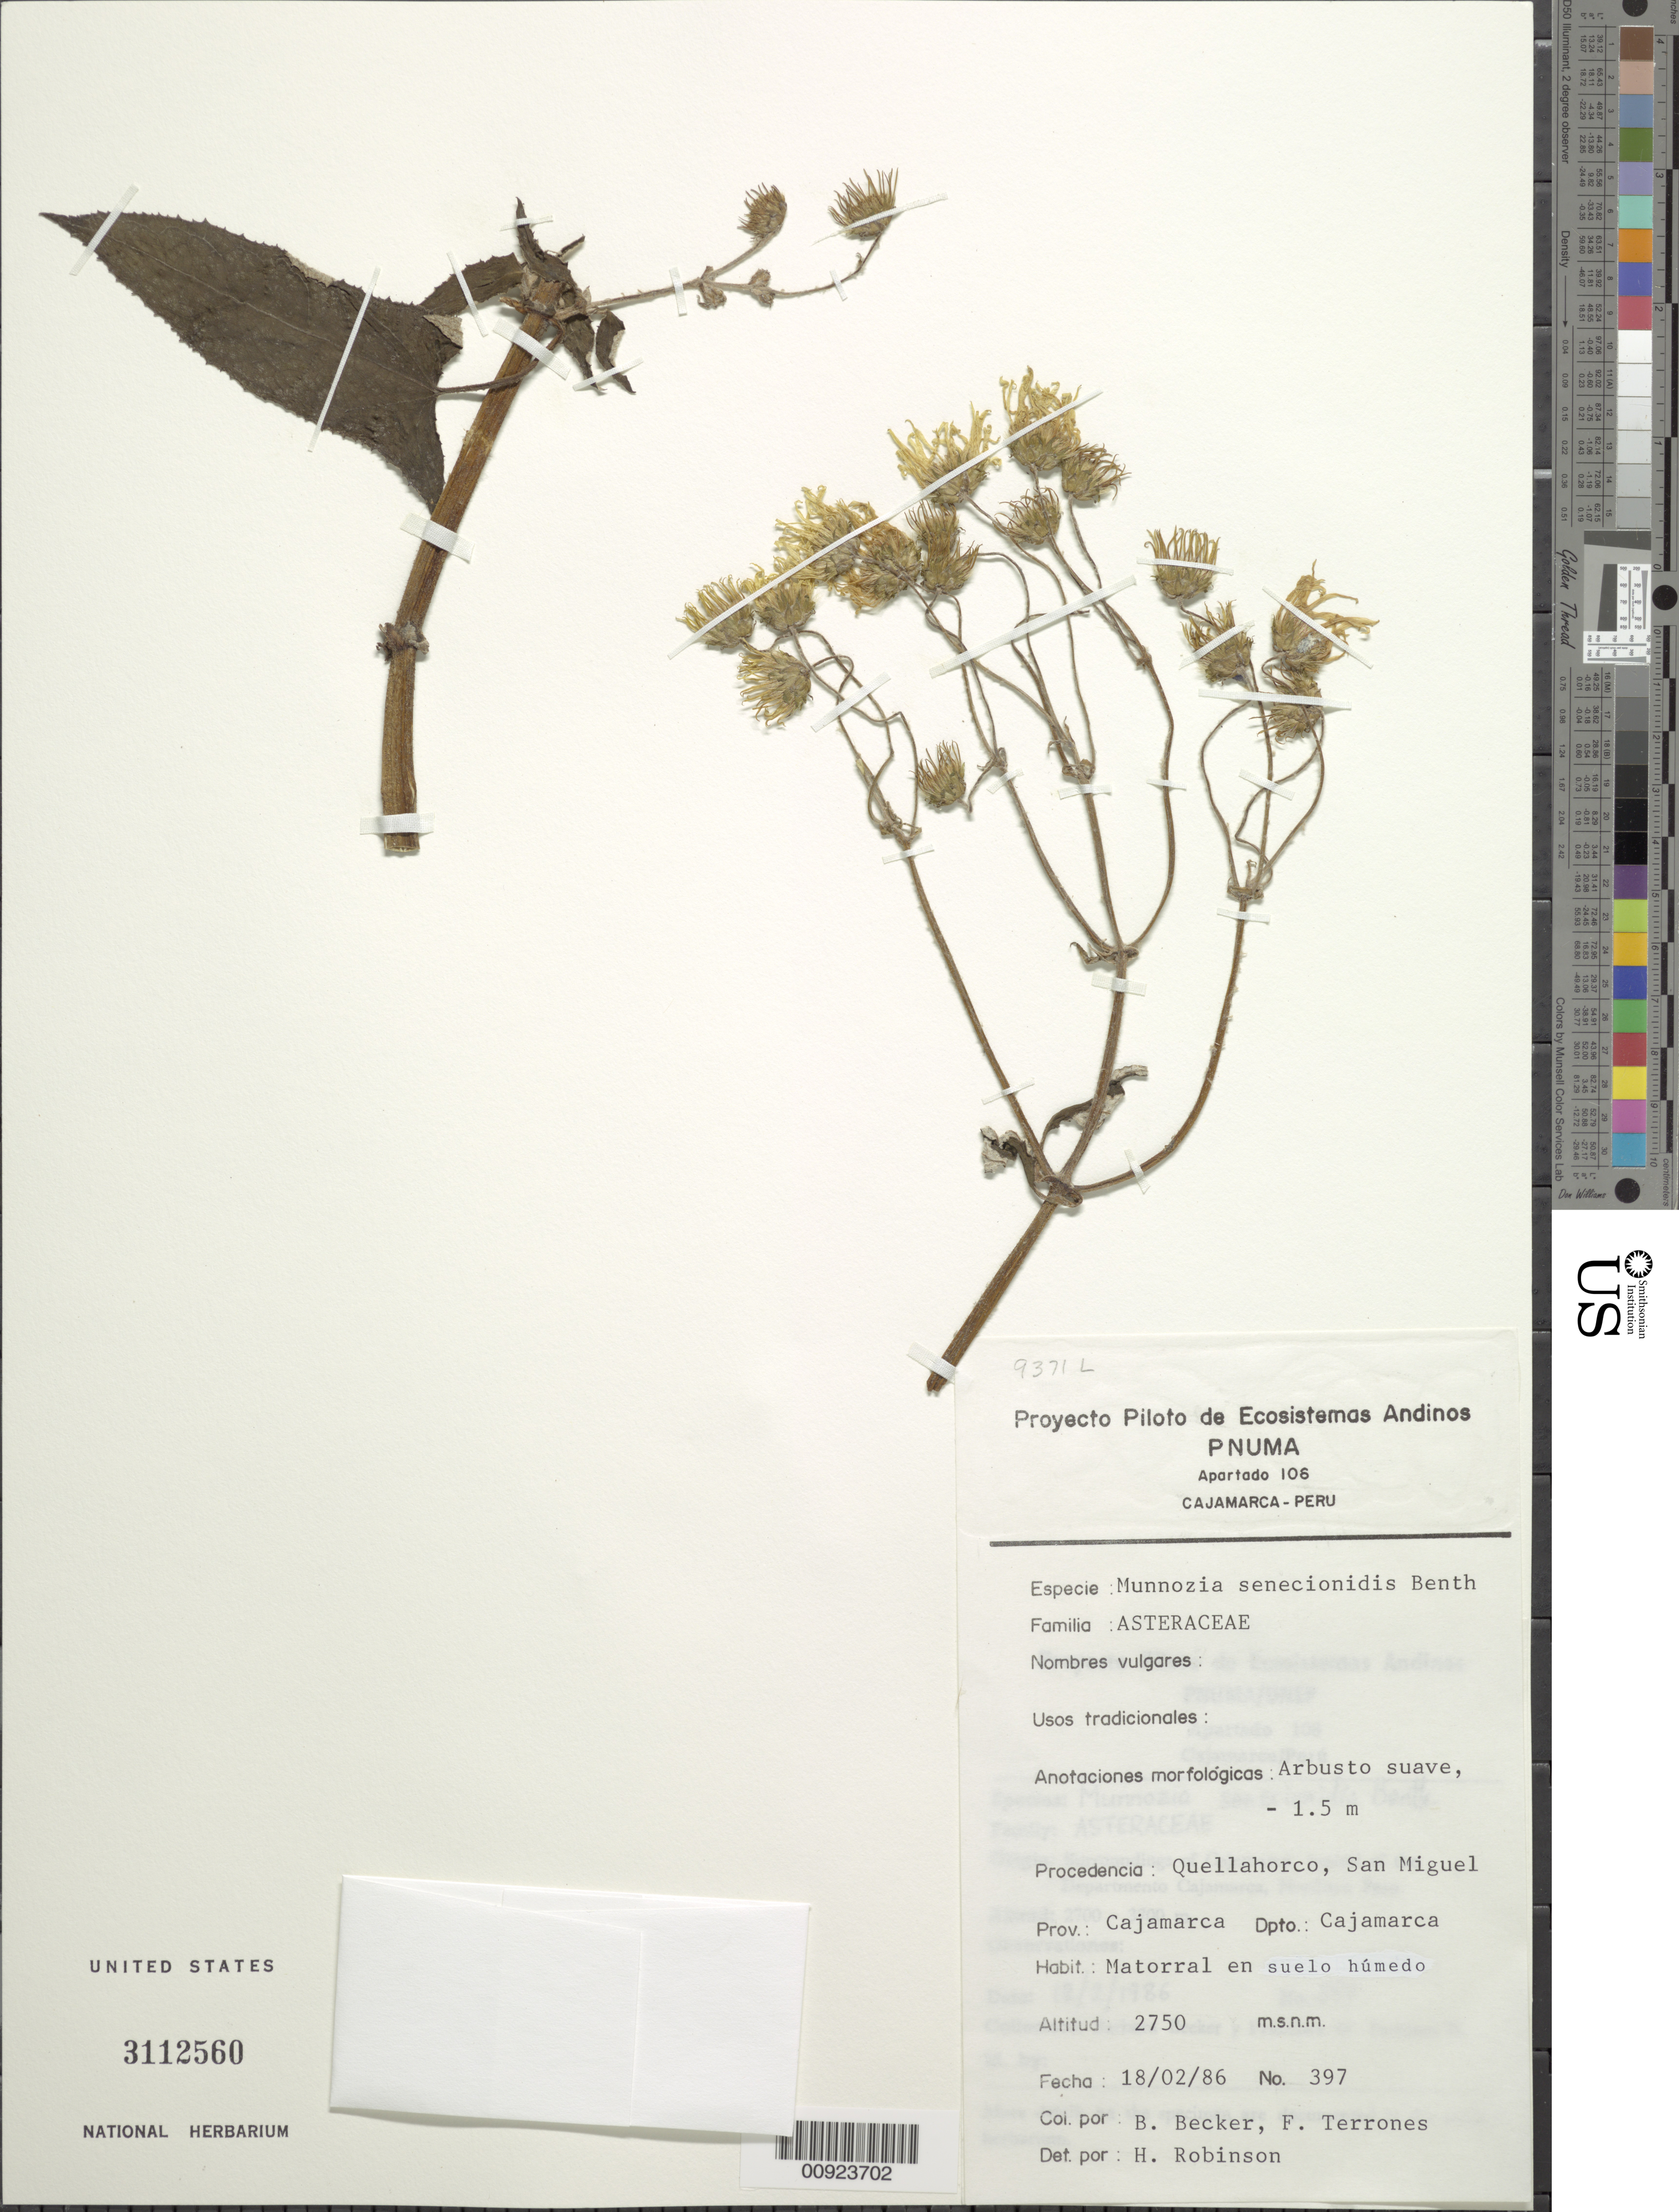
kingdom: Plantae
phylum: Tracheophyta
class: Magnoliopsida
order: Asterales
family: Asteraceae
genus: Munnozia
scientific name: Munnozia senecionidis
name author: Benth.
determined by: Robinson, Harold E., (US)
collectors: B. Becker & F. Terrones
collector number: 397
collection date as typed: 18 February 1986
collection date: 1986-02-18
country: Peru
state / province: Cajamarca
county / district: Cajamarca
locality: Quellahorco, San Miguel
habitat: Matorral en suelo humedo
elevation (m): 2750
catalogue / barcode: US 3112560